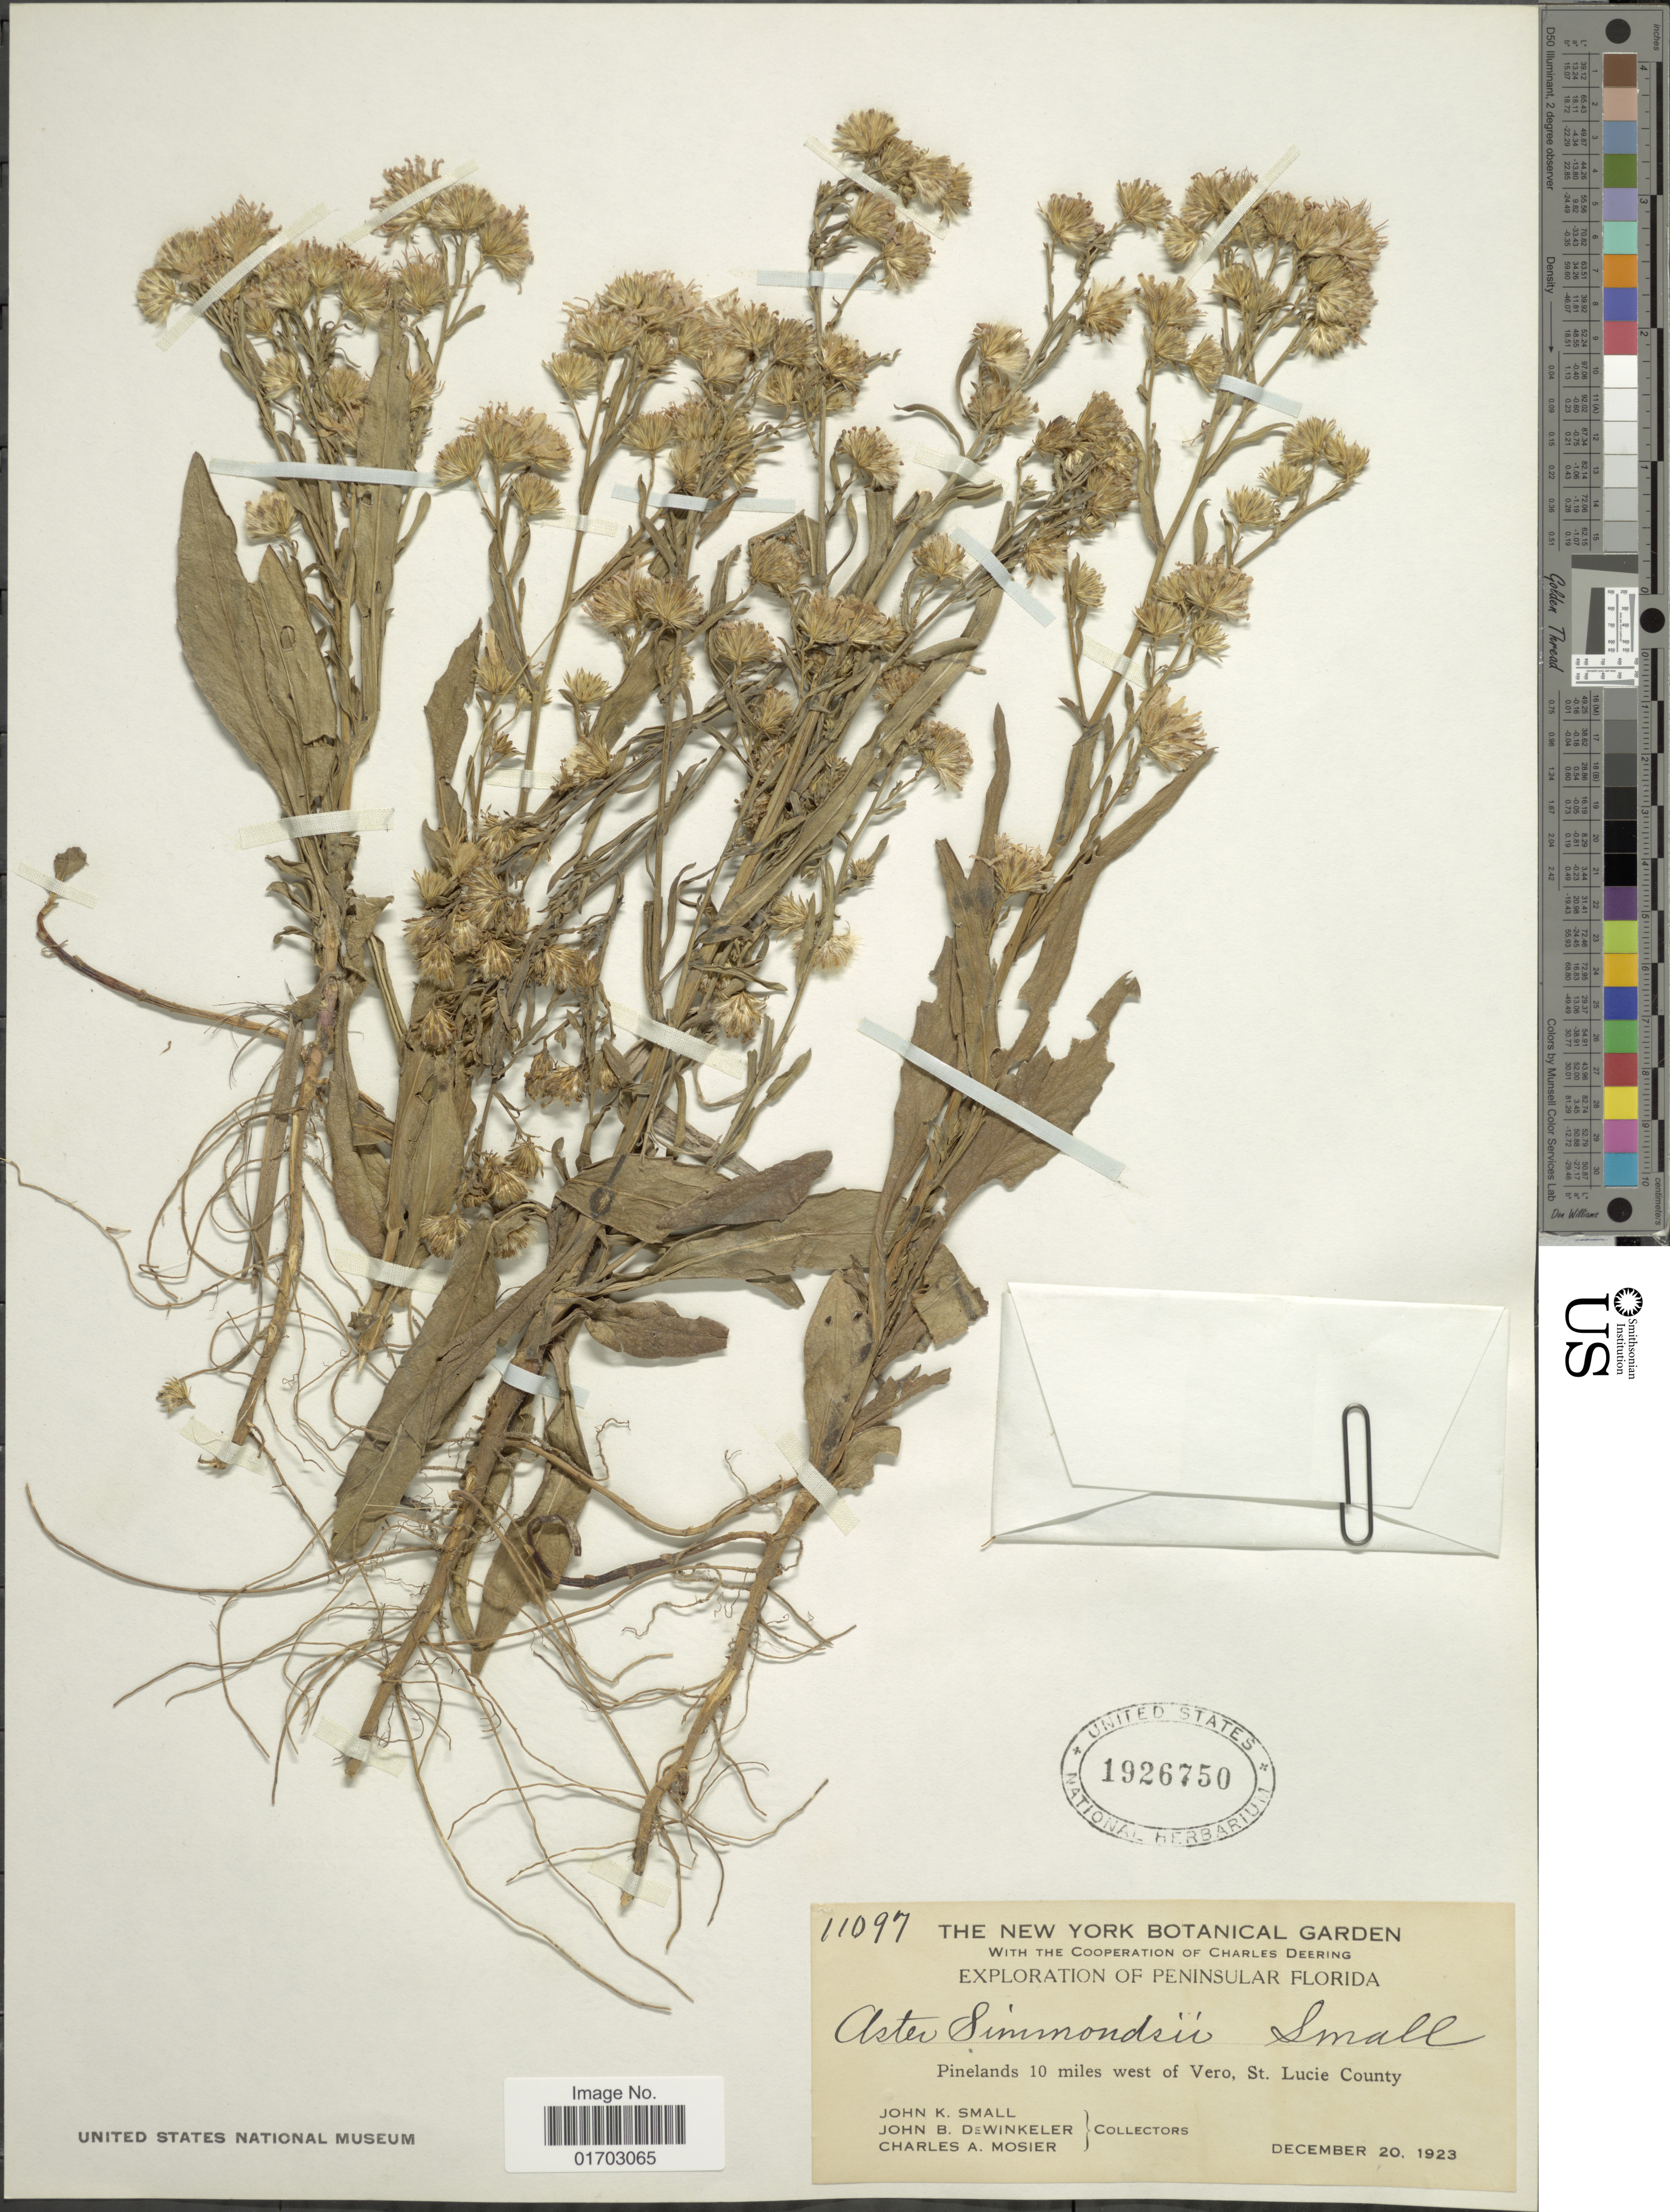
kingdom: Plantae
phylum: Tracheophyta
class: Magnoliopsida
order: Asterales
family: Asteraceae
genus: Symphyotrichum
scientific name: Symphyotrichum simmondsii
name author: (Small) G.L. Nesom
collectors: J. K. Small, J. B. Dewinkeler & C. A. Mosier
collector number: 11097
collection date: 1923-12-20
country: United States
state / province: Florida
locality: Peninsular, Pineland 10 miles west of Vero, St. Lucie County.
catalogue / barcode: US 1926750